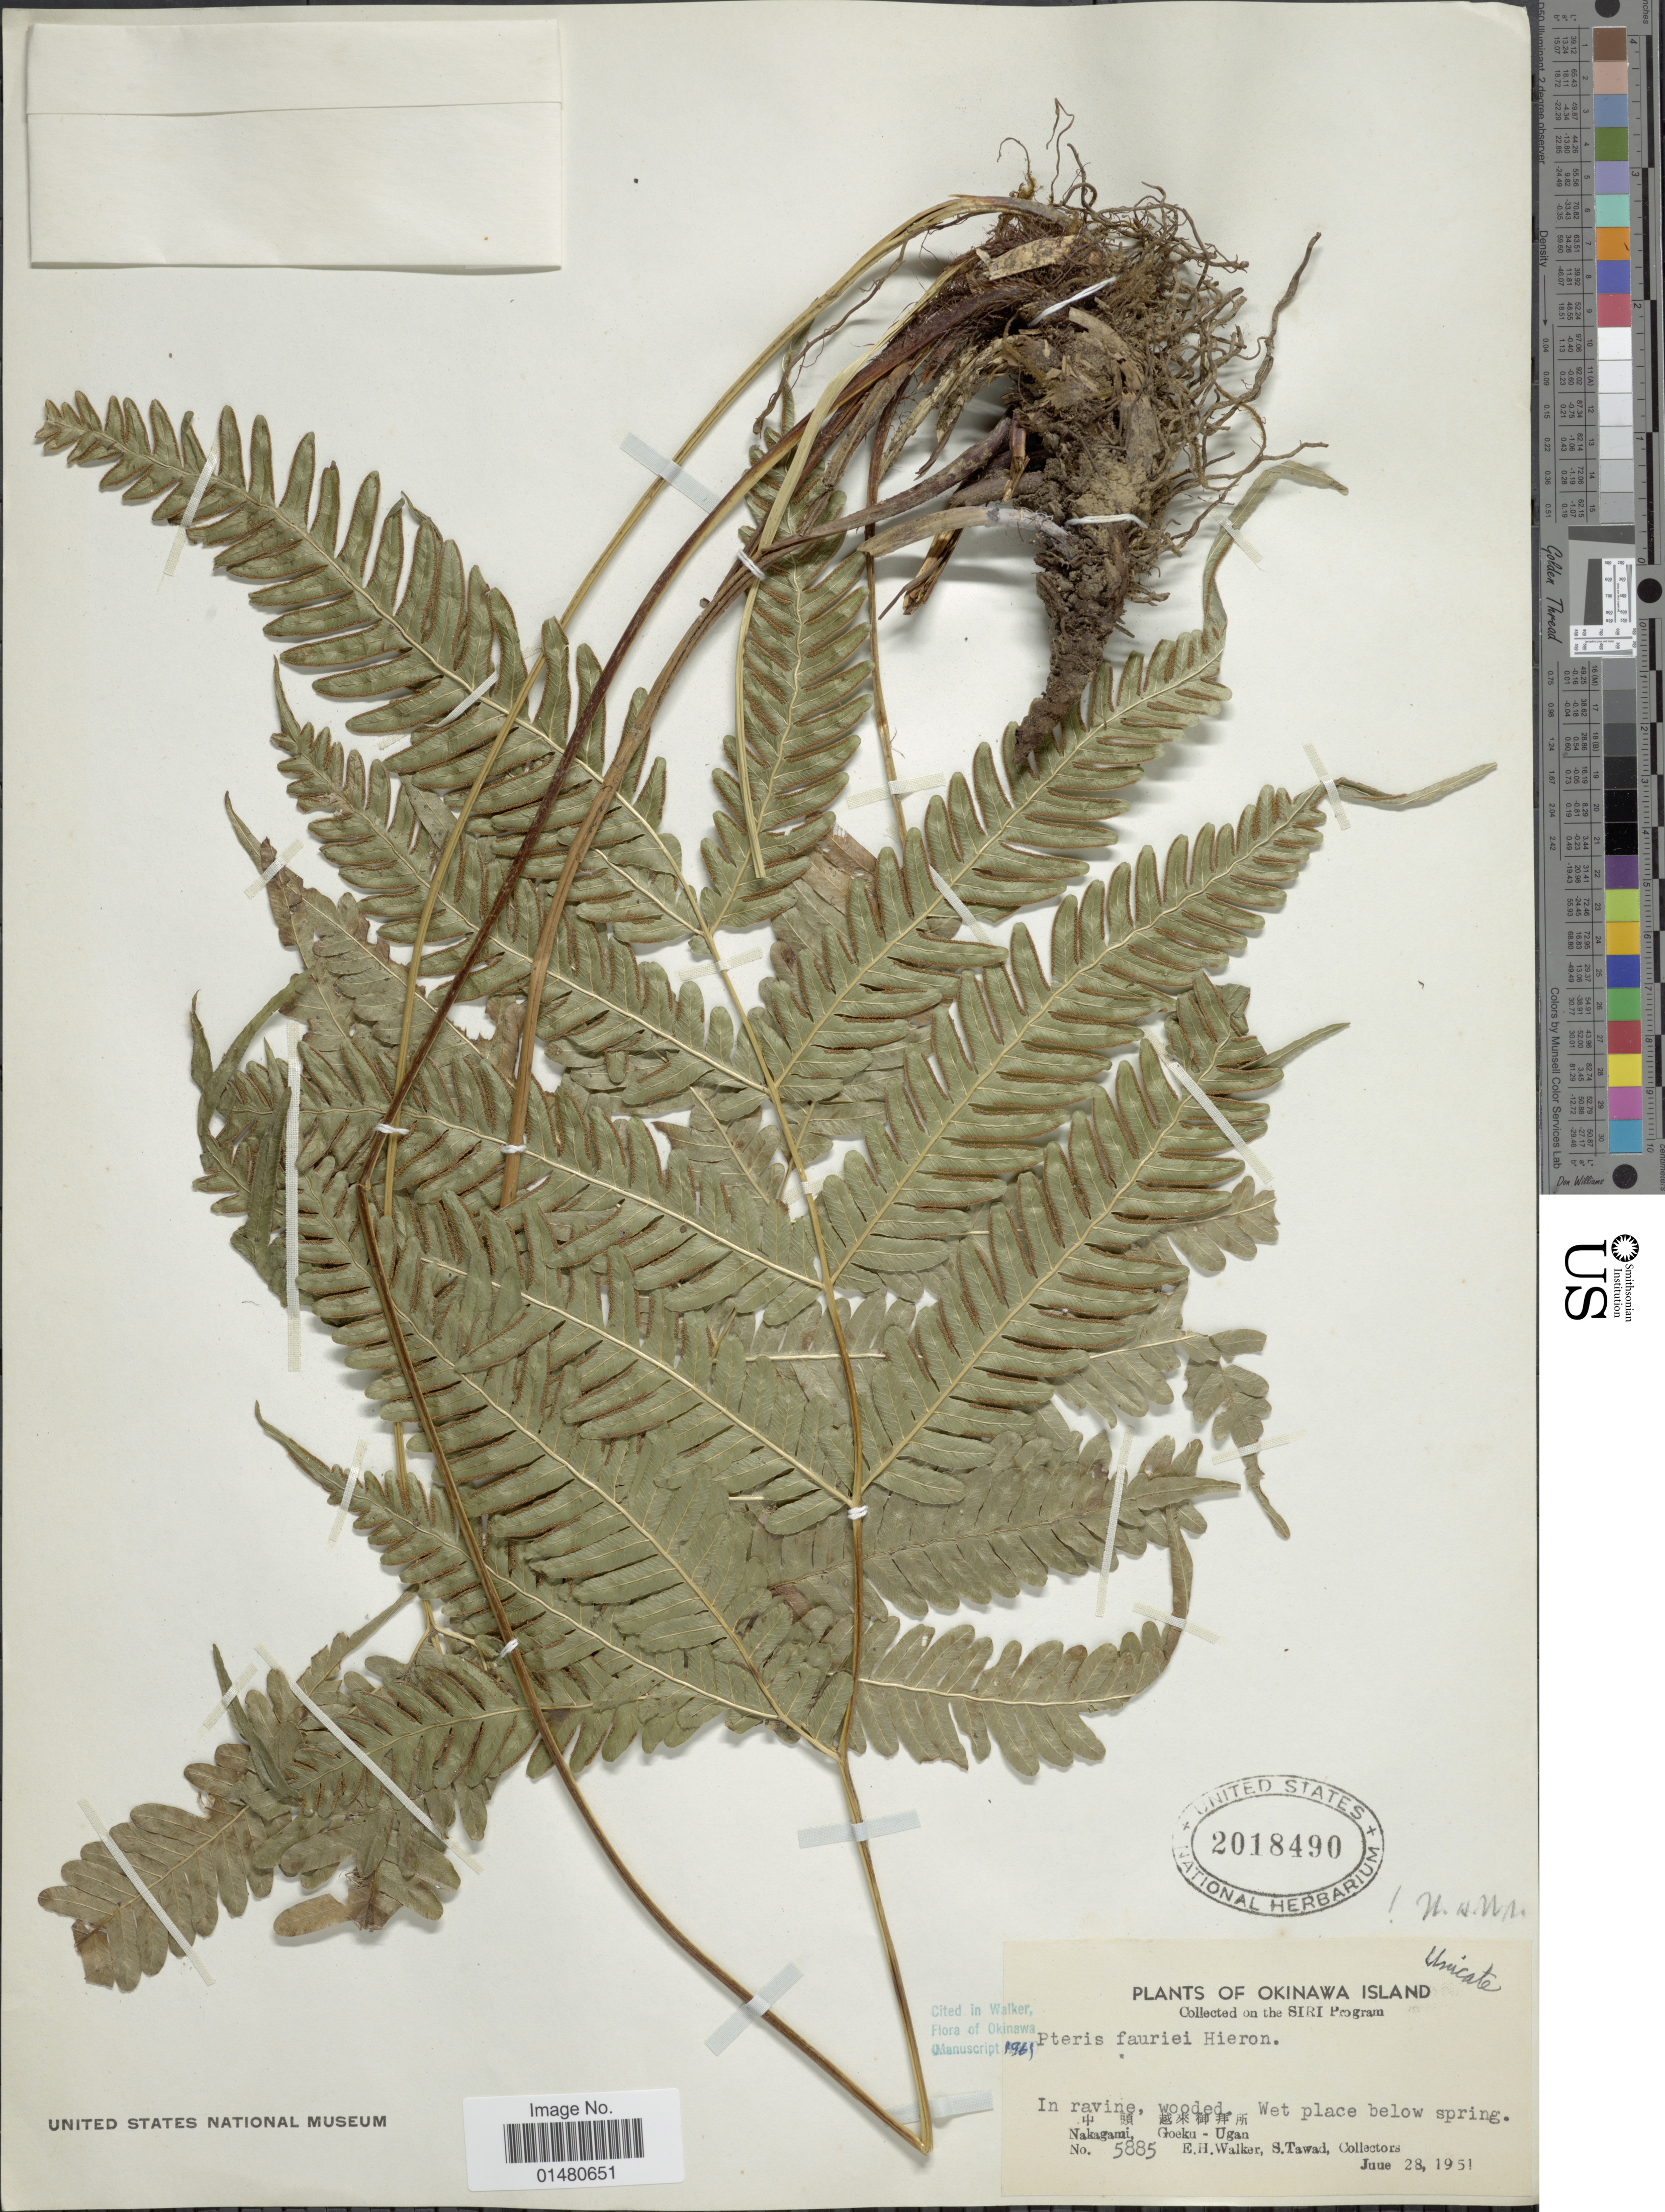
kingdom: Plantae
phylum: Tracheophyta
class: Polypodiopsida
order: Polypodiales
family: Pteridaceae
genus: Pteris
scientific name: Pteris fauriei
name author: Hieron.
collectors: E. H. Walker & S. Tawada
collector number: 5885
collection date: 1951-06-28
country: Japan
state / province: Okinawa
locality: Okinawa Island, Nakagami, Goeku - Ugan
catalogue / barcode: US 2018490